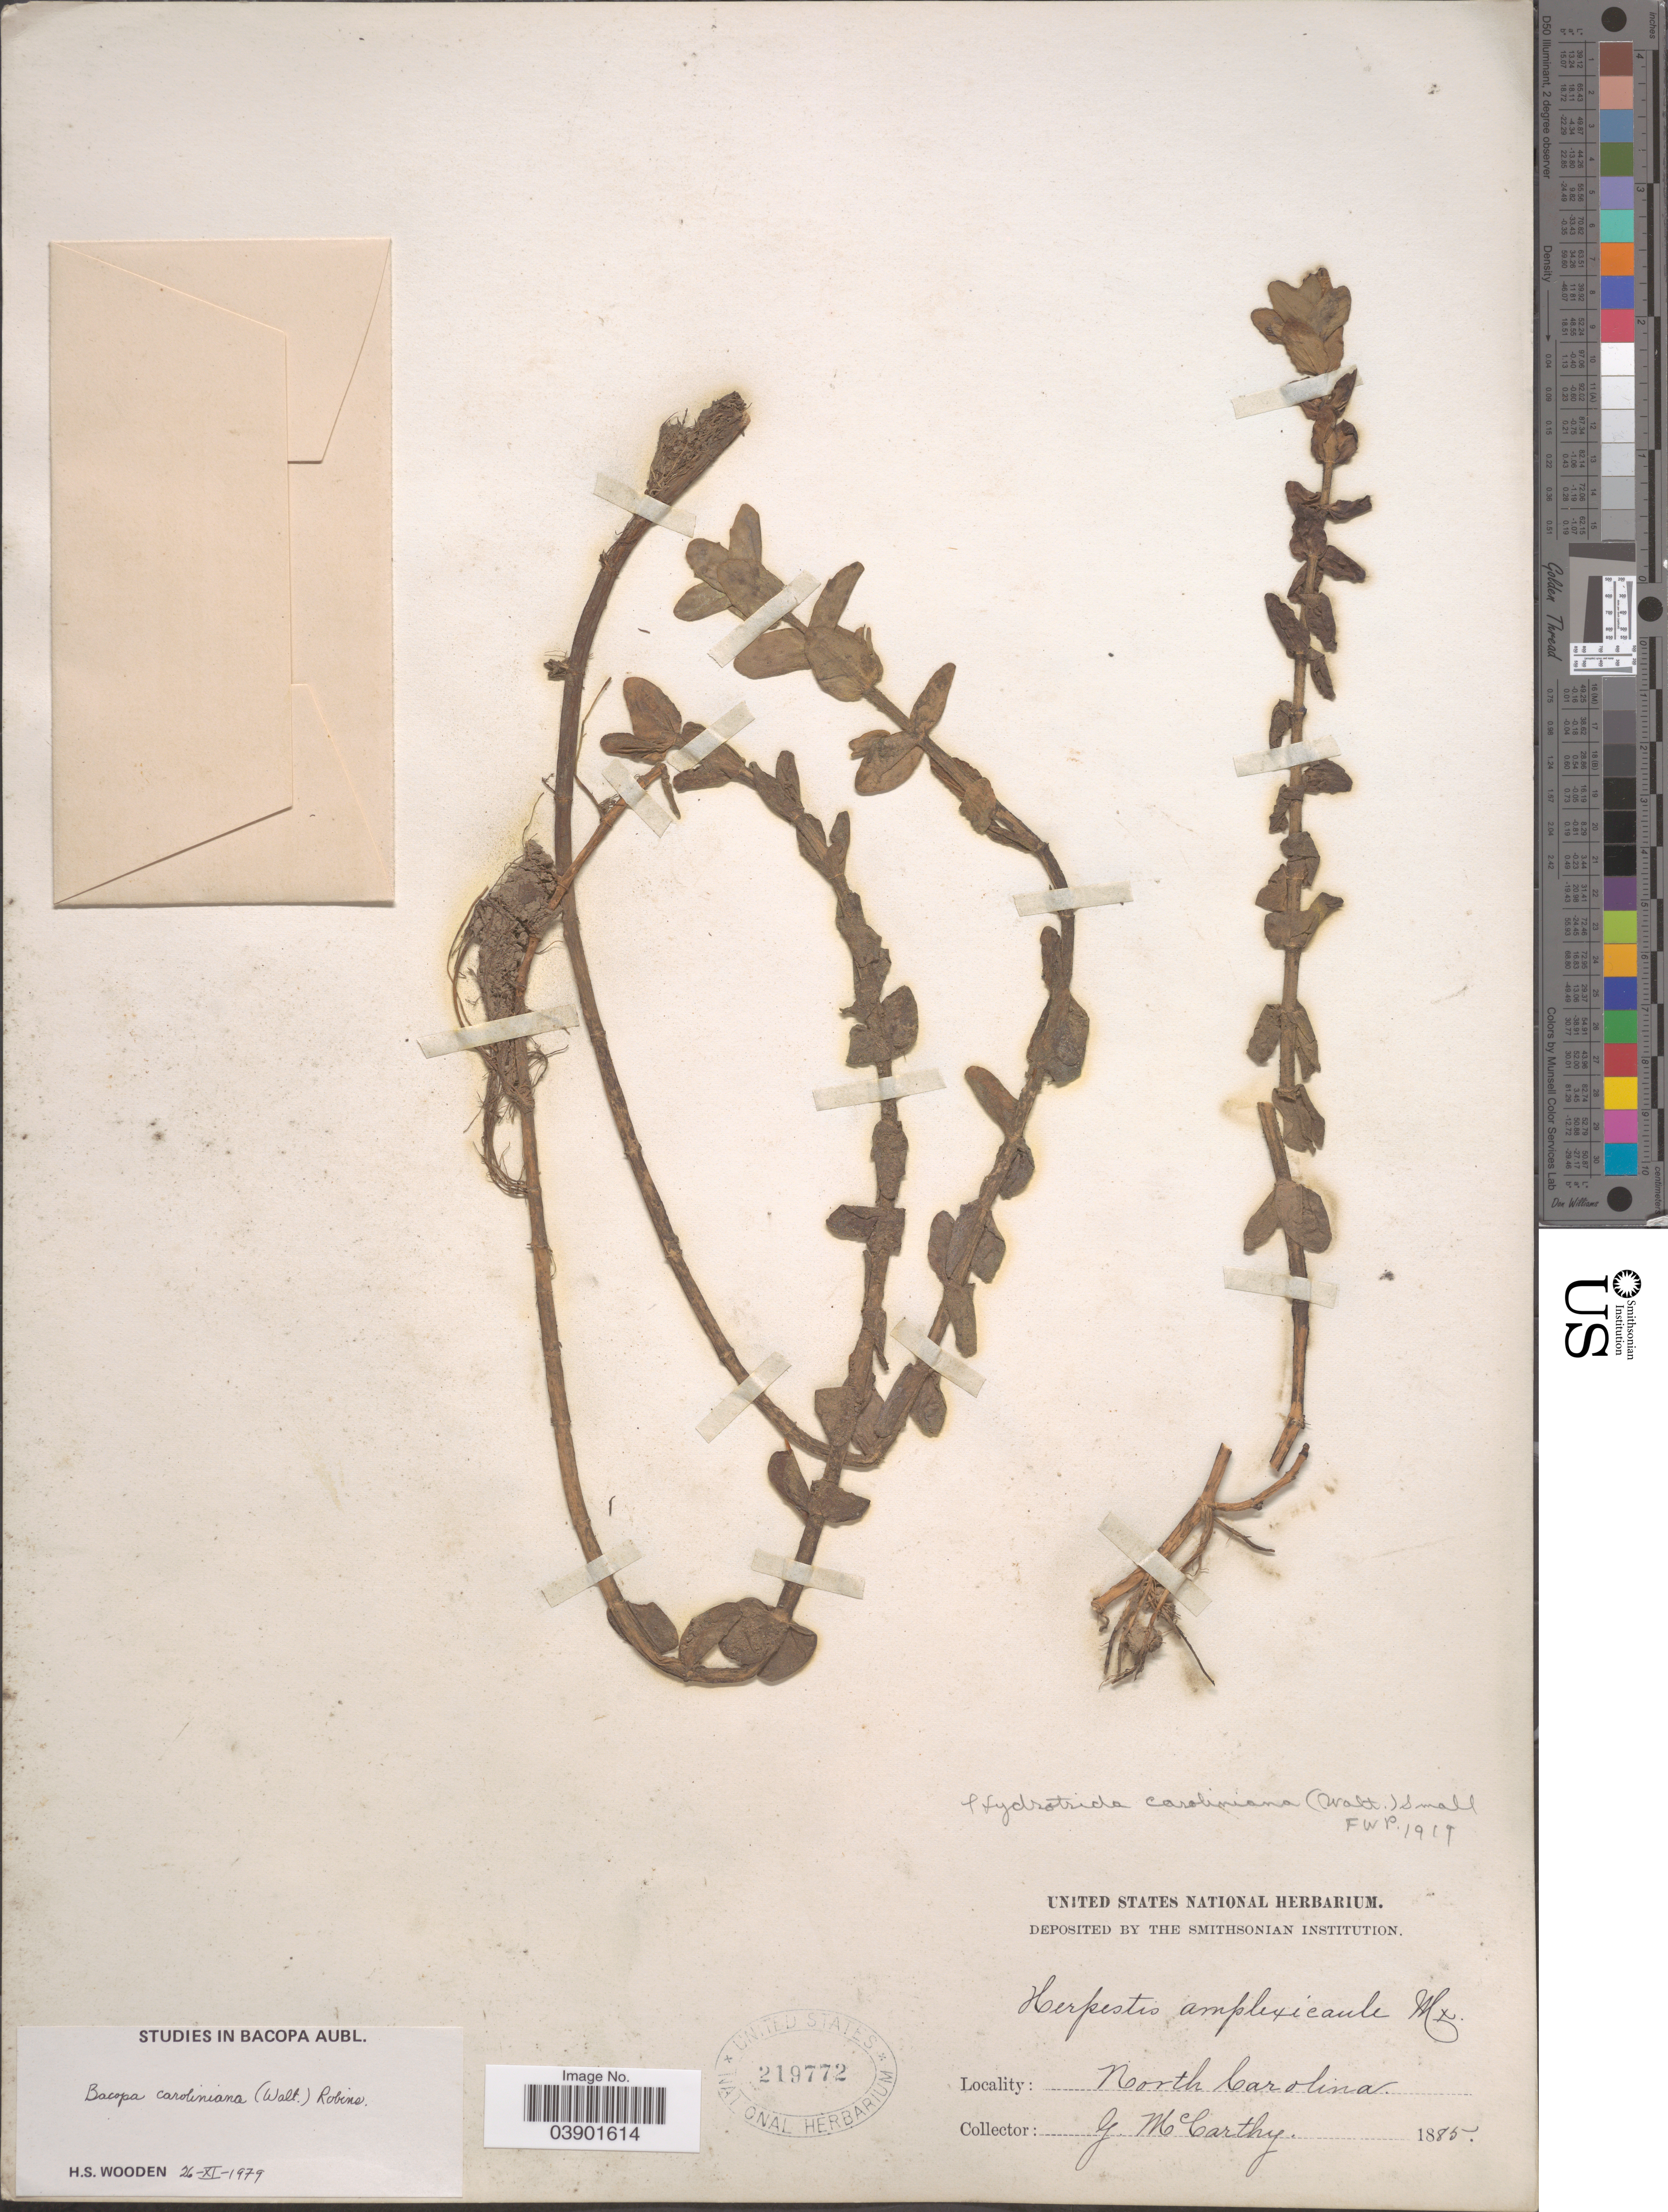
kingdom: Plantae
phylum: Tracheophyta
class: Magnoliopsida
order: Lamiales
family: Plantaginaceae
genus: Bacopa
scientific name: Bacopa caroliniana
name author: (Walter) B.L. Rob.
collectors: G. McCarthy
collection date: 1885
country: United States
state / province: North Carolina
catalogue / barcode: US 219772